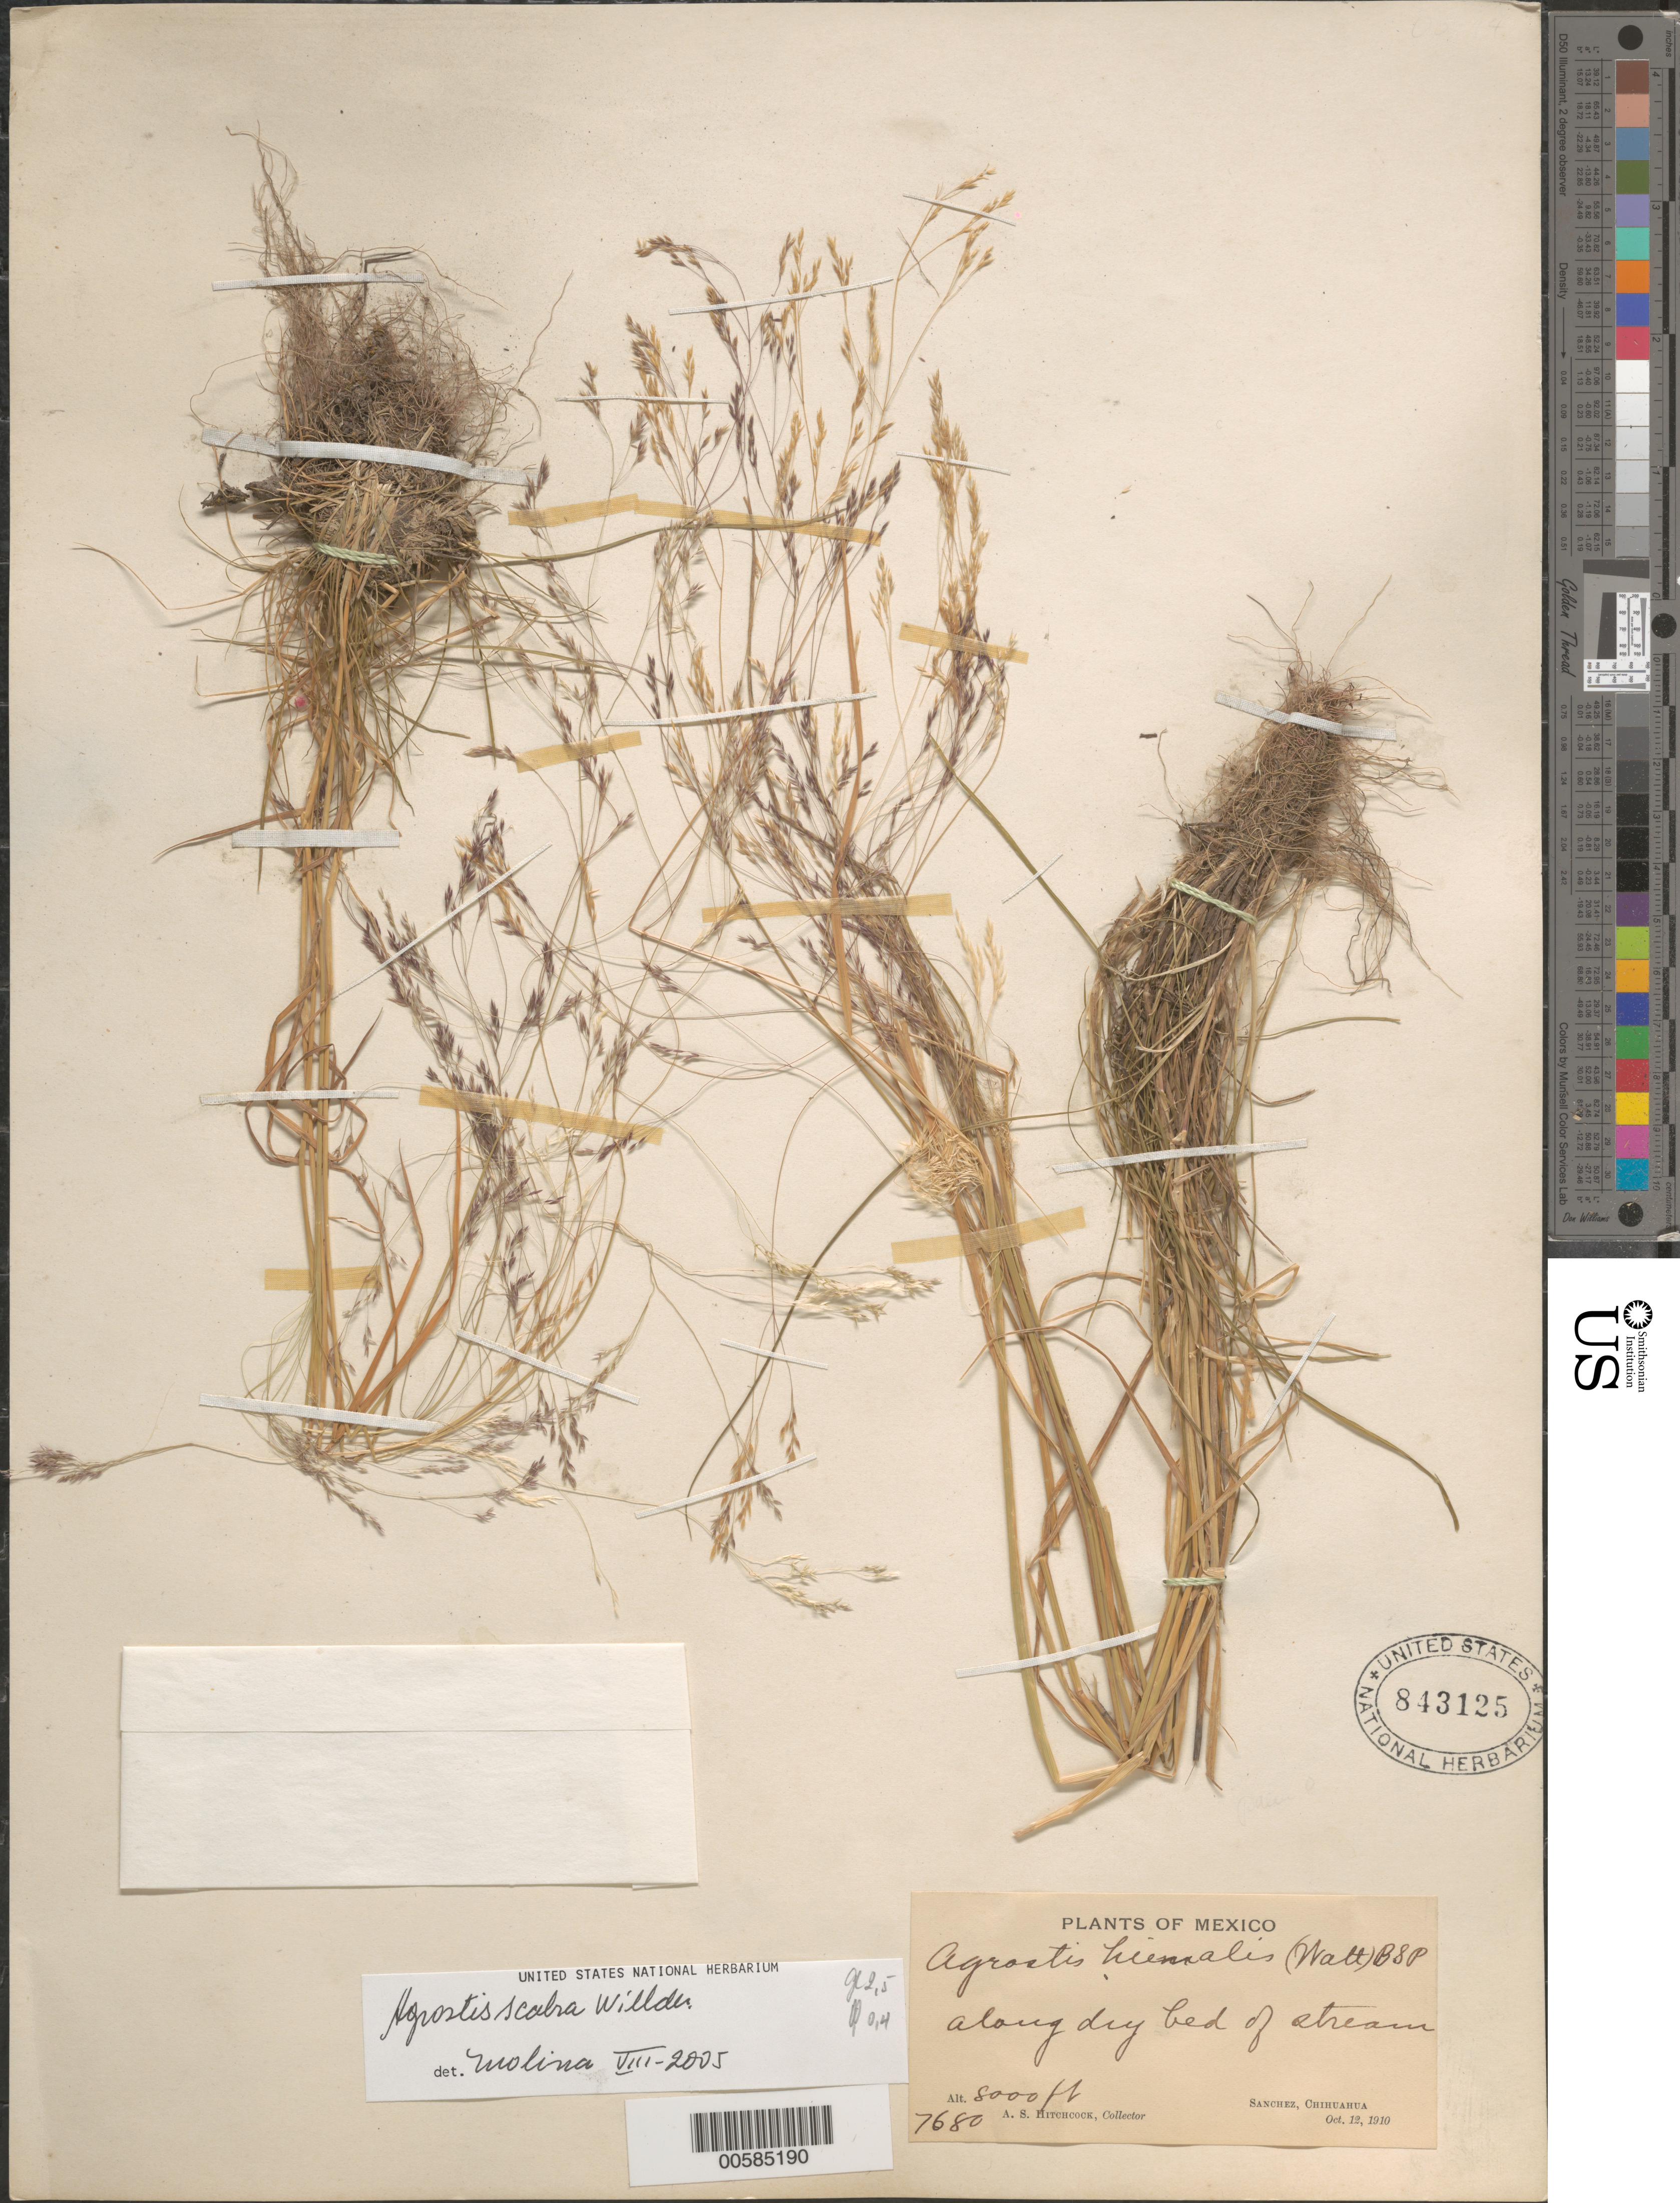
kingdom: Plantae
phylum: Tracheophyta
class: Liliopsida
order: Poales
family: Poaceae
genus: Agrostis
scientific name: Agrostis hiemalis (Walter) Britton et al., orth. var.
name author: (Walter) Britton et al.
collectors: A. S. Hitchcock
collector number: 7680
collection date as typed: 12 Oct 1910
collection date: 1910-10-12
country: Mexico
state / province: Chihuahua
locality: Sanchez.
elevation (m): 2438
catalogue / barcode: US 843125